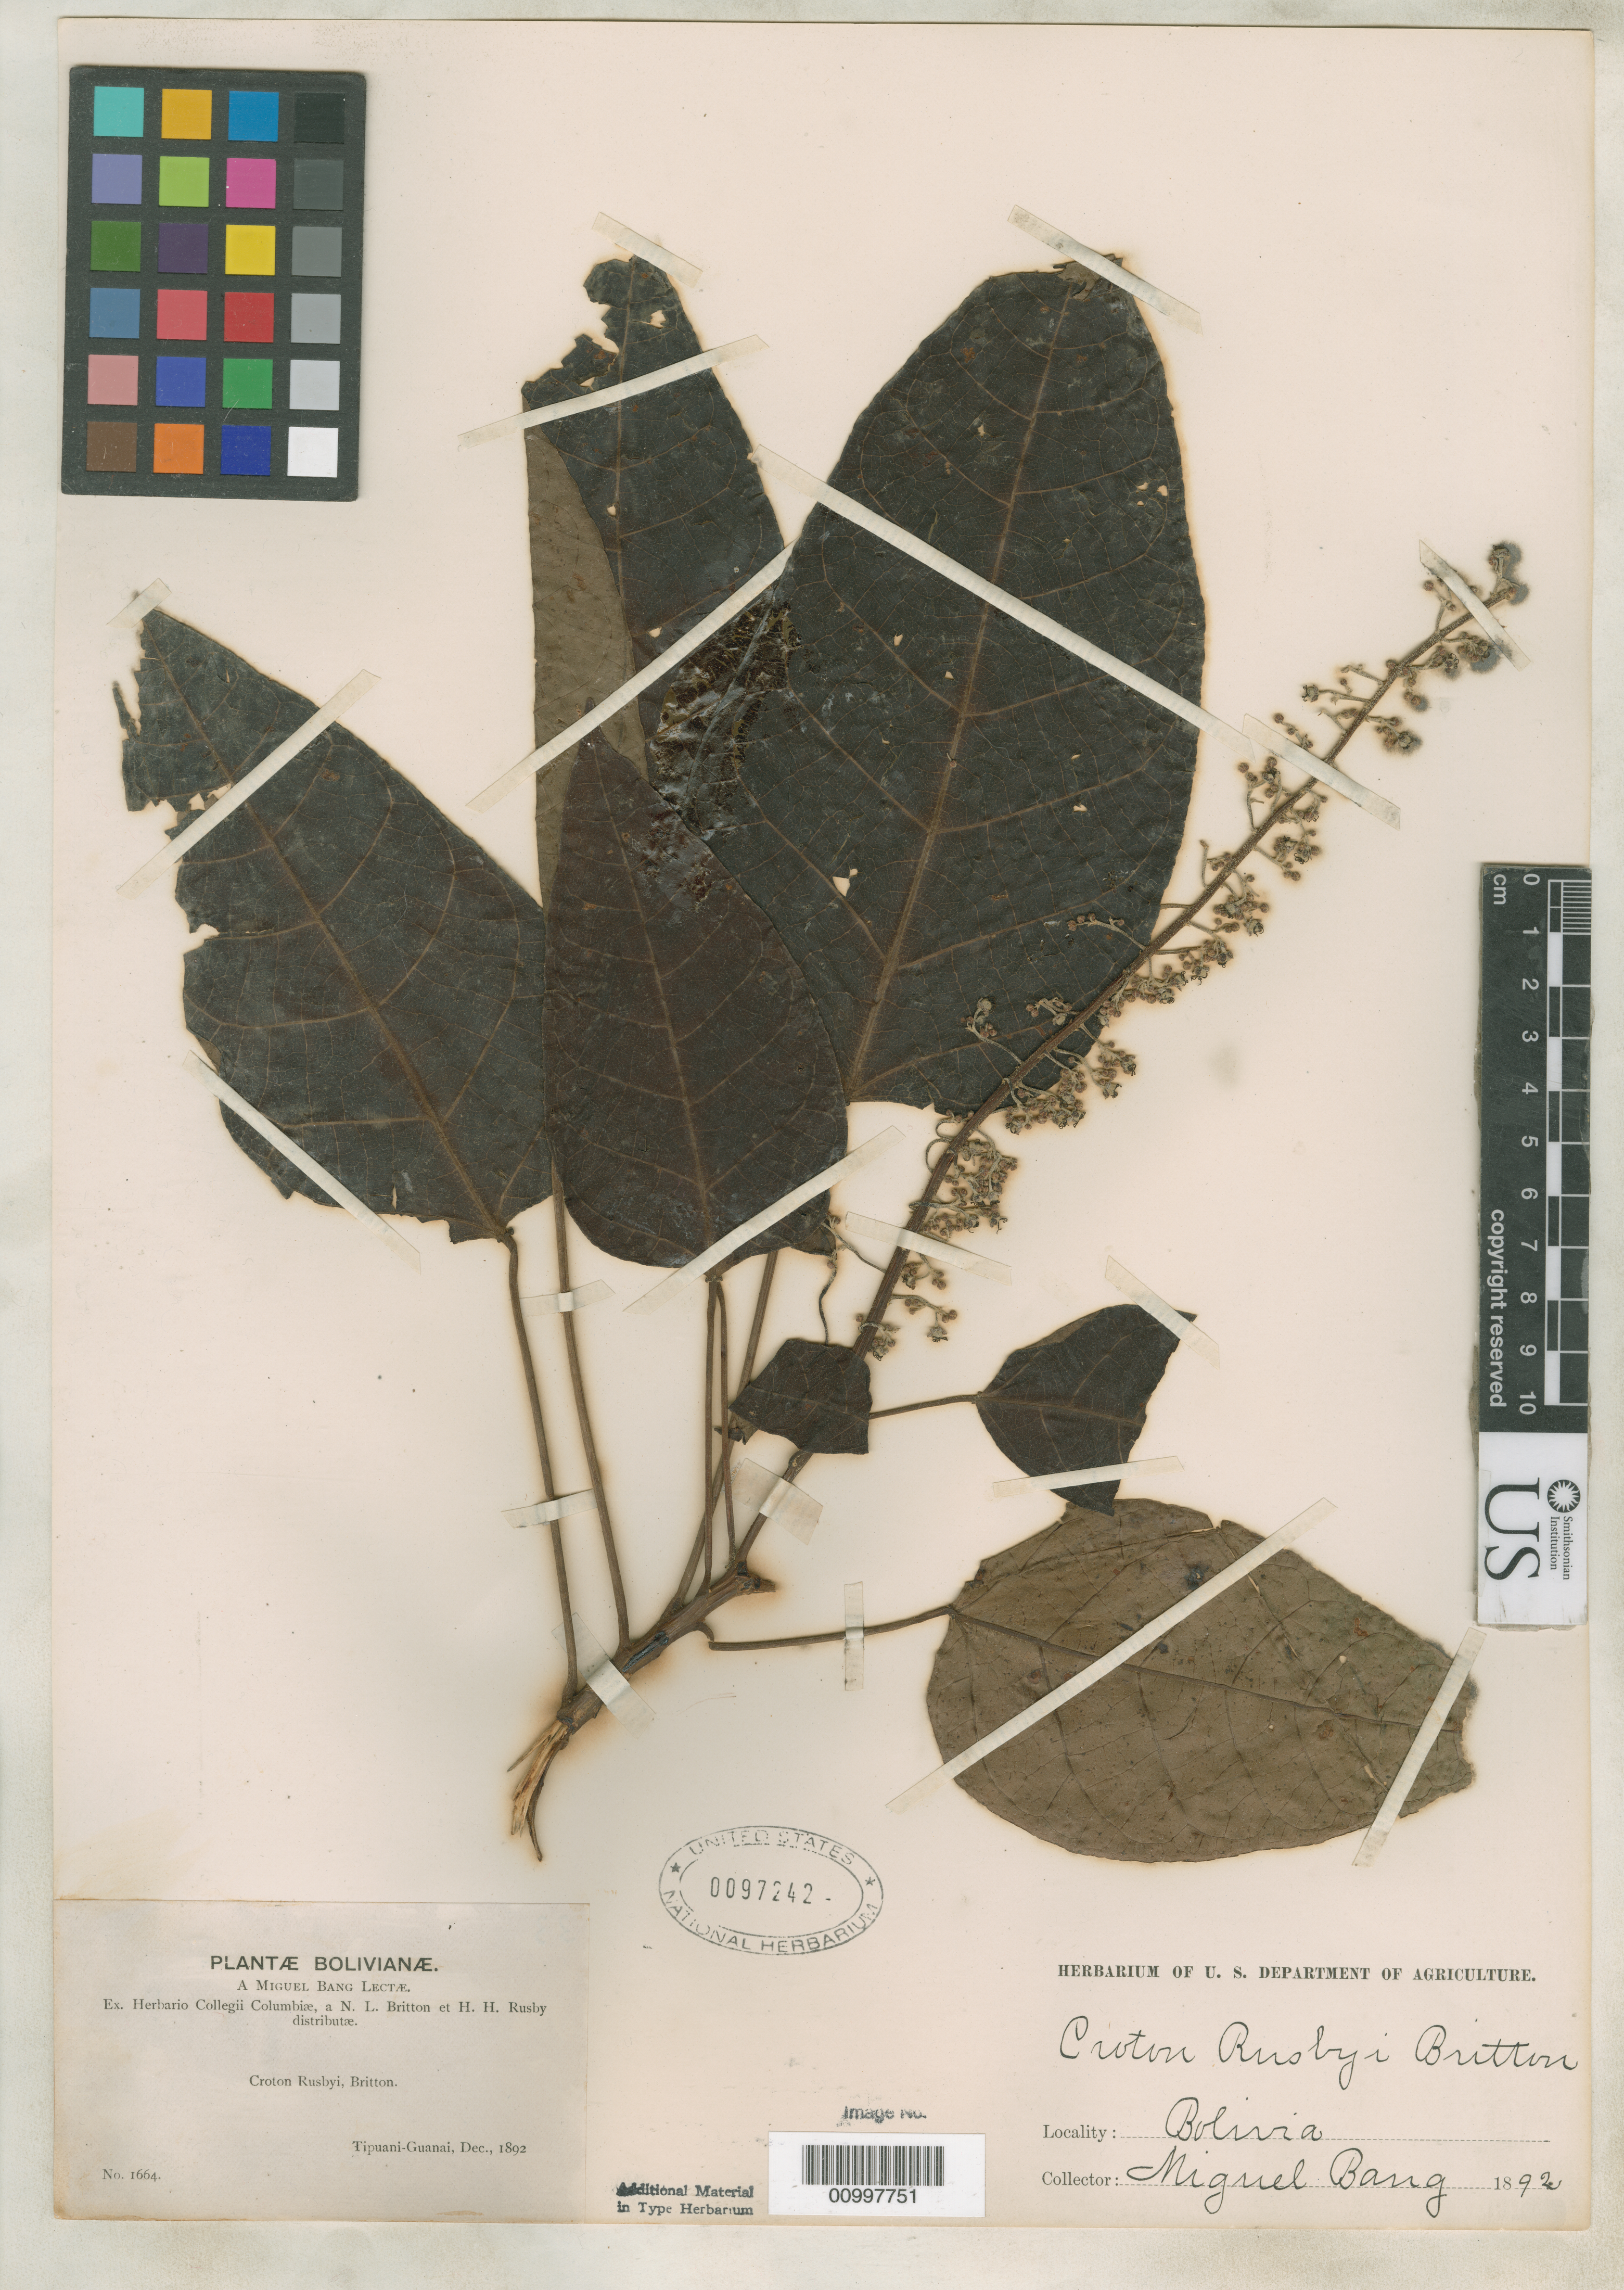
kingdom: Plantae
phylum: Tracheophyta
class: Magnoliopsida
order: Malpighiales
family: Euphorbiaceae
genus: Croton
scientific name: Croton rusbyi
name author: Britton ex Rusby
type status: Isosyntype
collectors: M. Bang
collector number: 1664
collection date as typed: Dec 1892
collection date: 1892-12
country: Bolivia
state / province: La Paz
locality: Tipuani-Guanai.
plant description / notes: An additional collection mentioned in the protologue, Rusby 1224, is listed as a paratype in Tropicos.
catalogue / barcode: US 97242